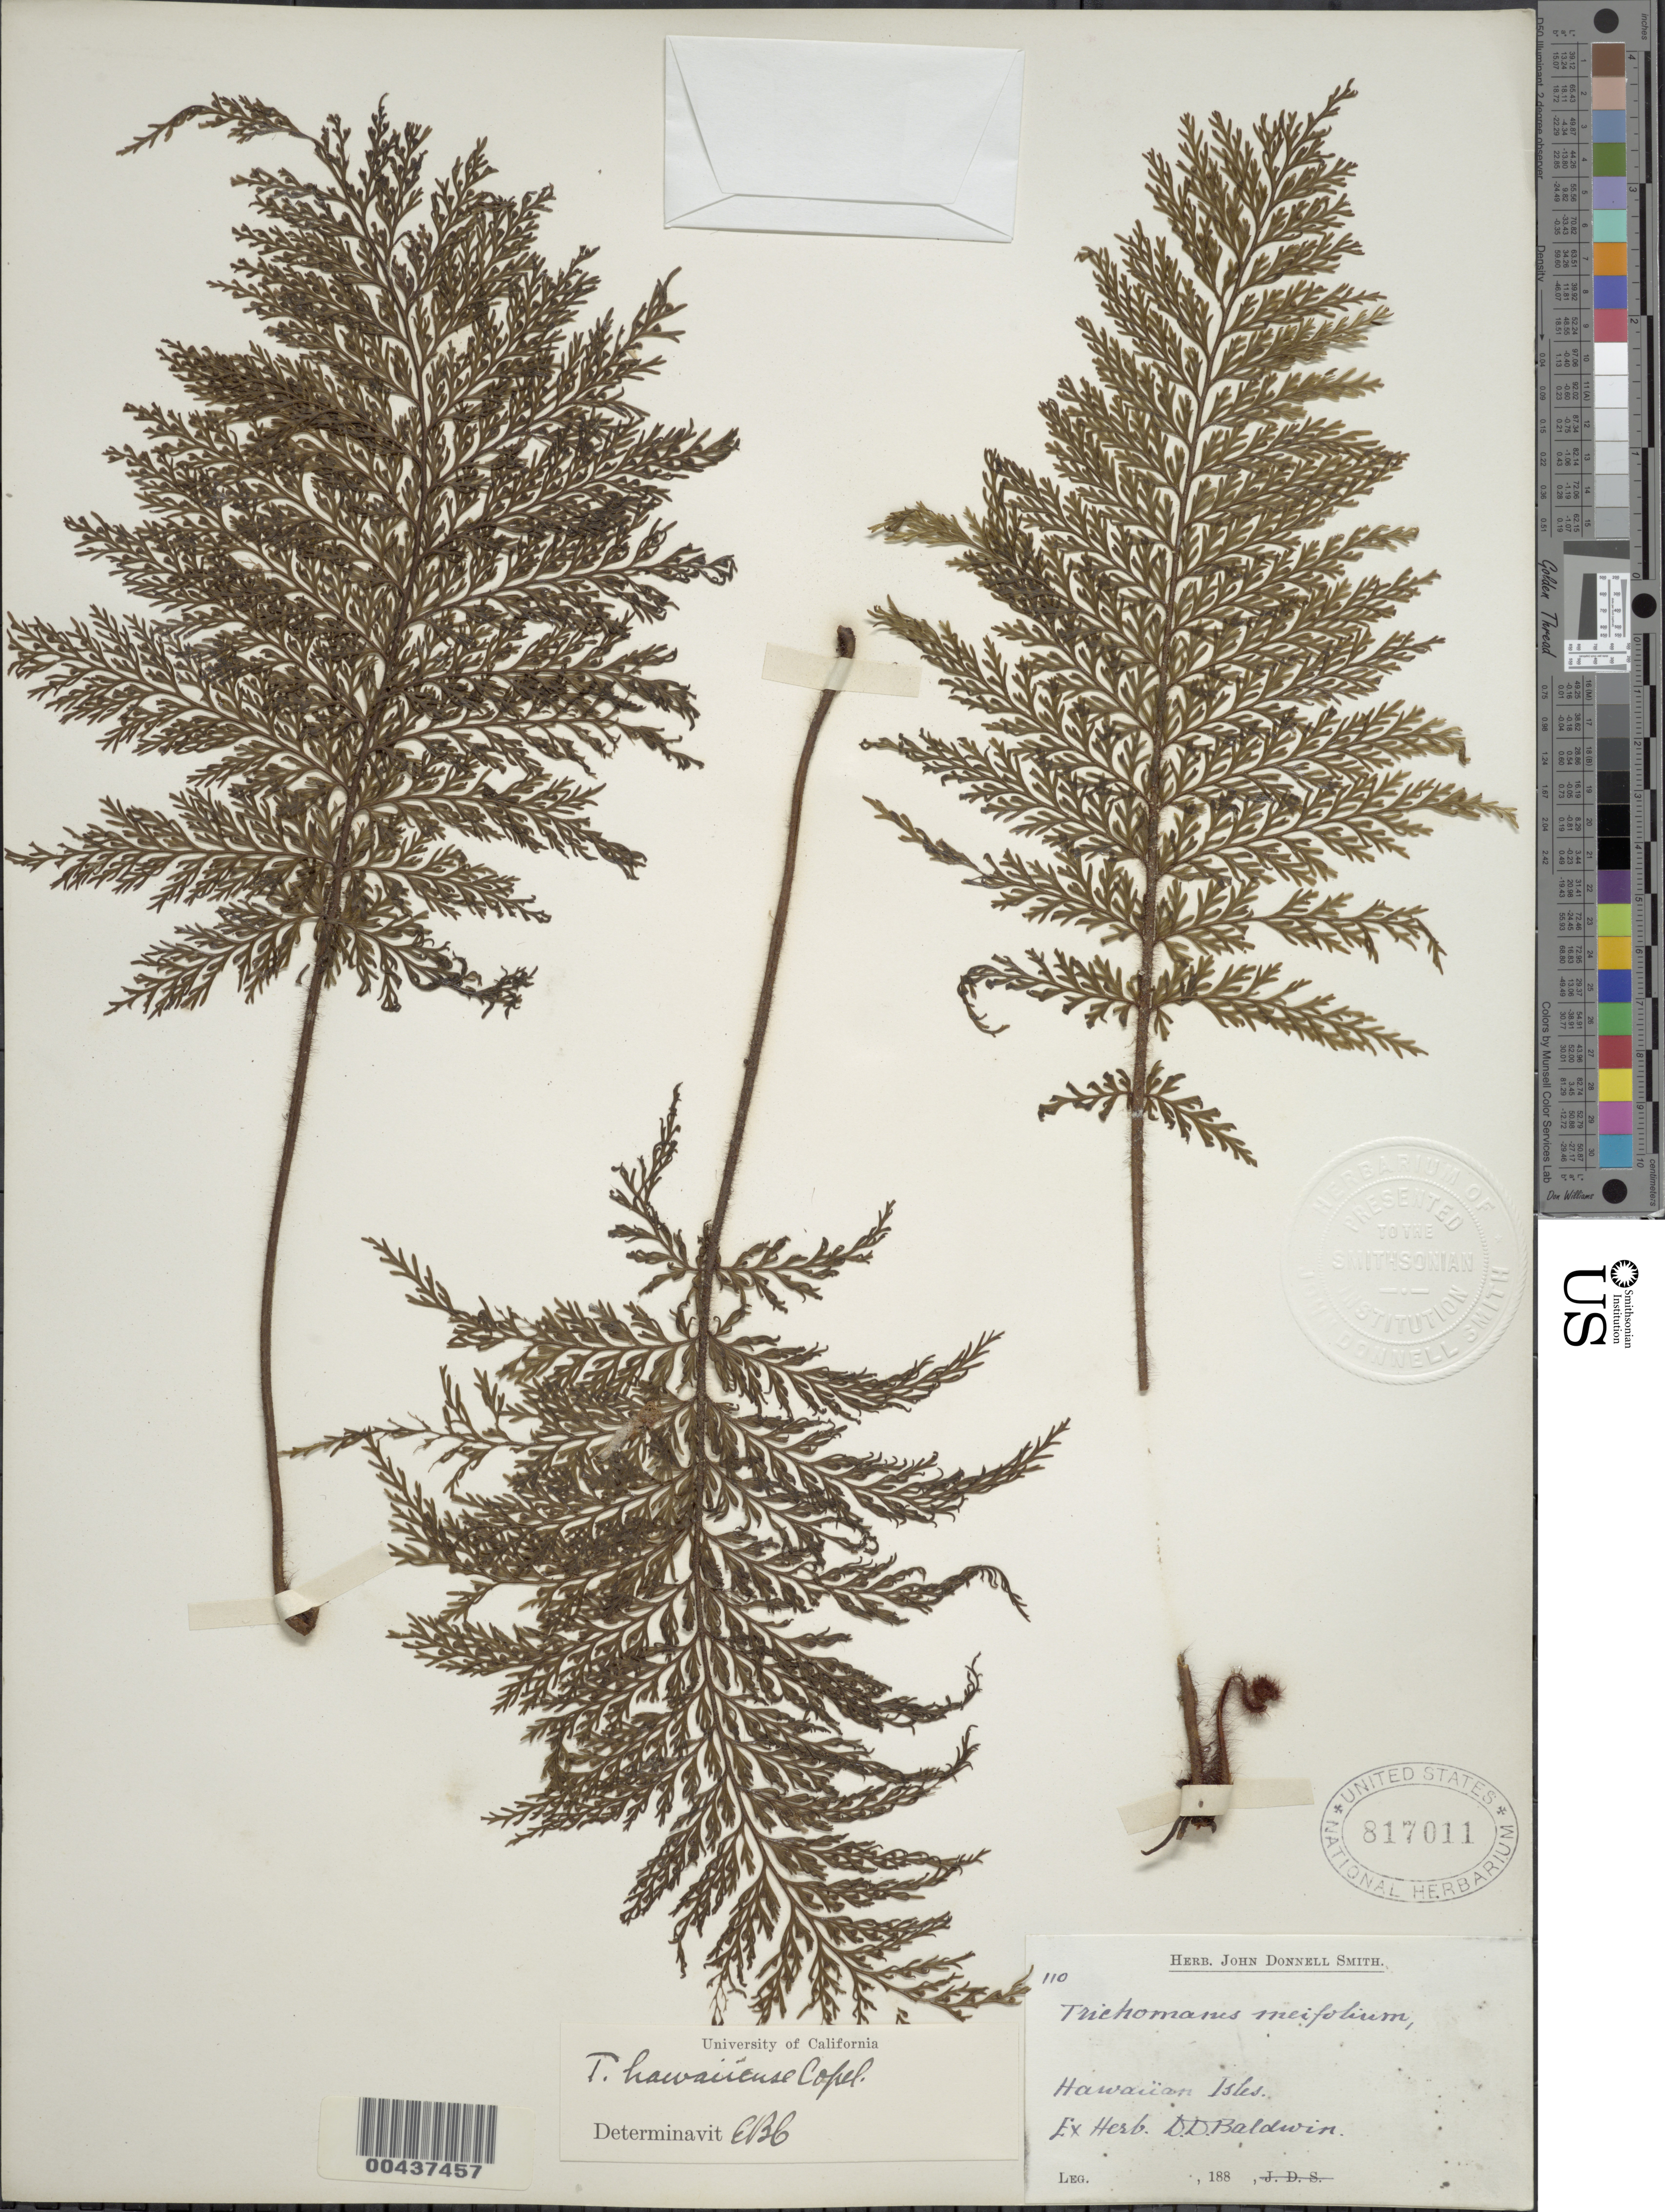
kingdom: Plantae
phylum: Tracheophyta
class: Polypodiopsida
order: Hymenophyllales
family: Hymenophyllaceae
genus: Callistopteris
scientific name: Callistopteris baldwinii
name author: (D.C. Eaton) Copel.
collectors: D. Baldwin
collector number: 110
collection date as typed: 188-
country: United States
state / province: Hawaii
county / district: Hawaii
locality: Hawaiian Isles.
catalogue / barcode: US 817011